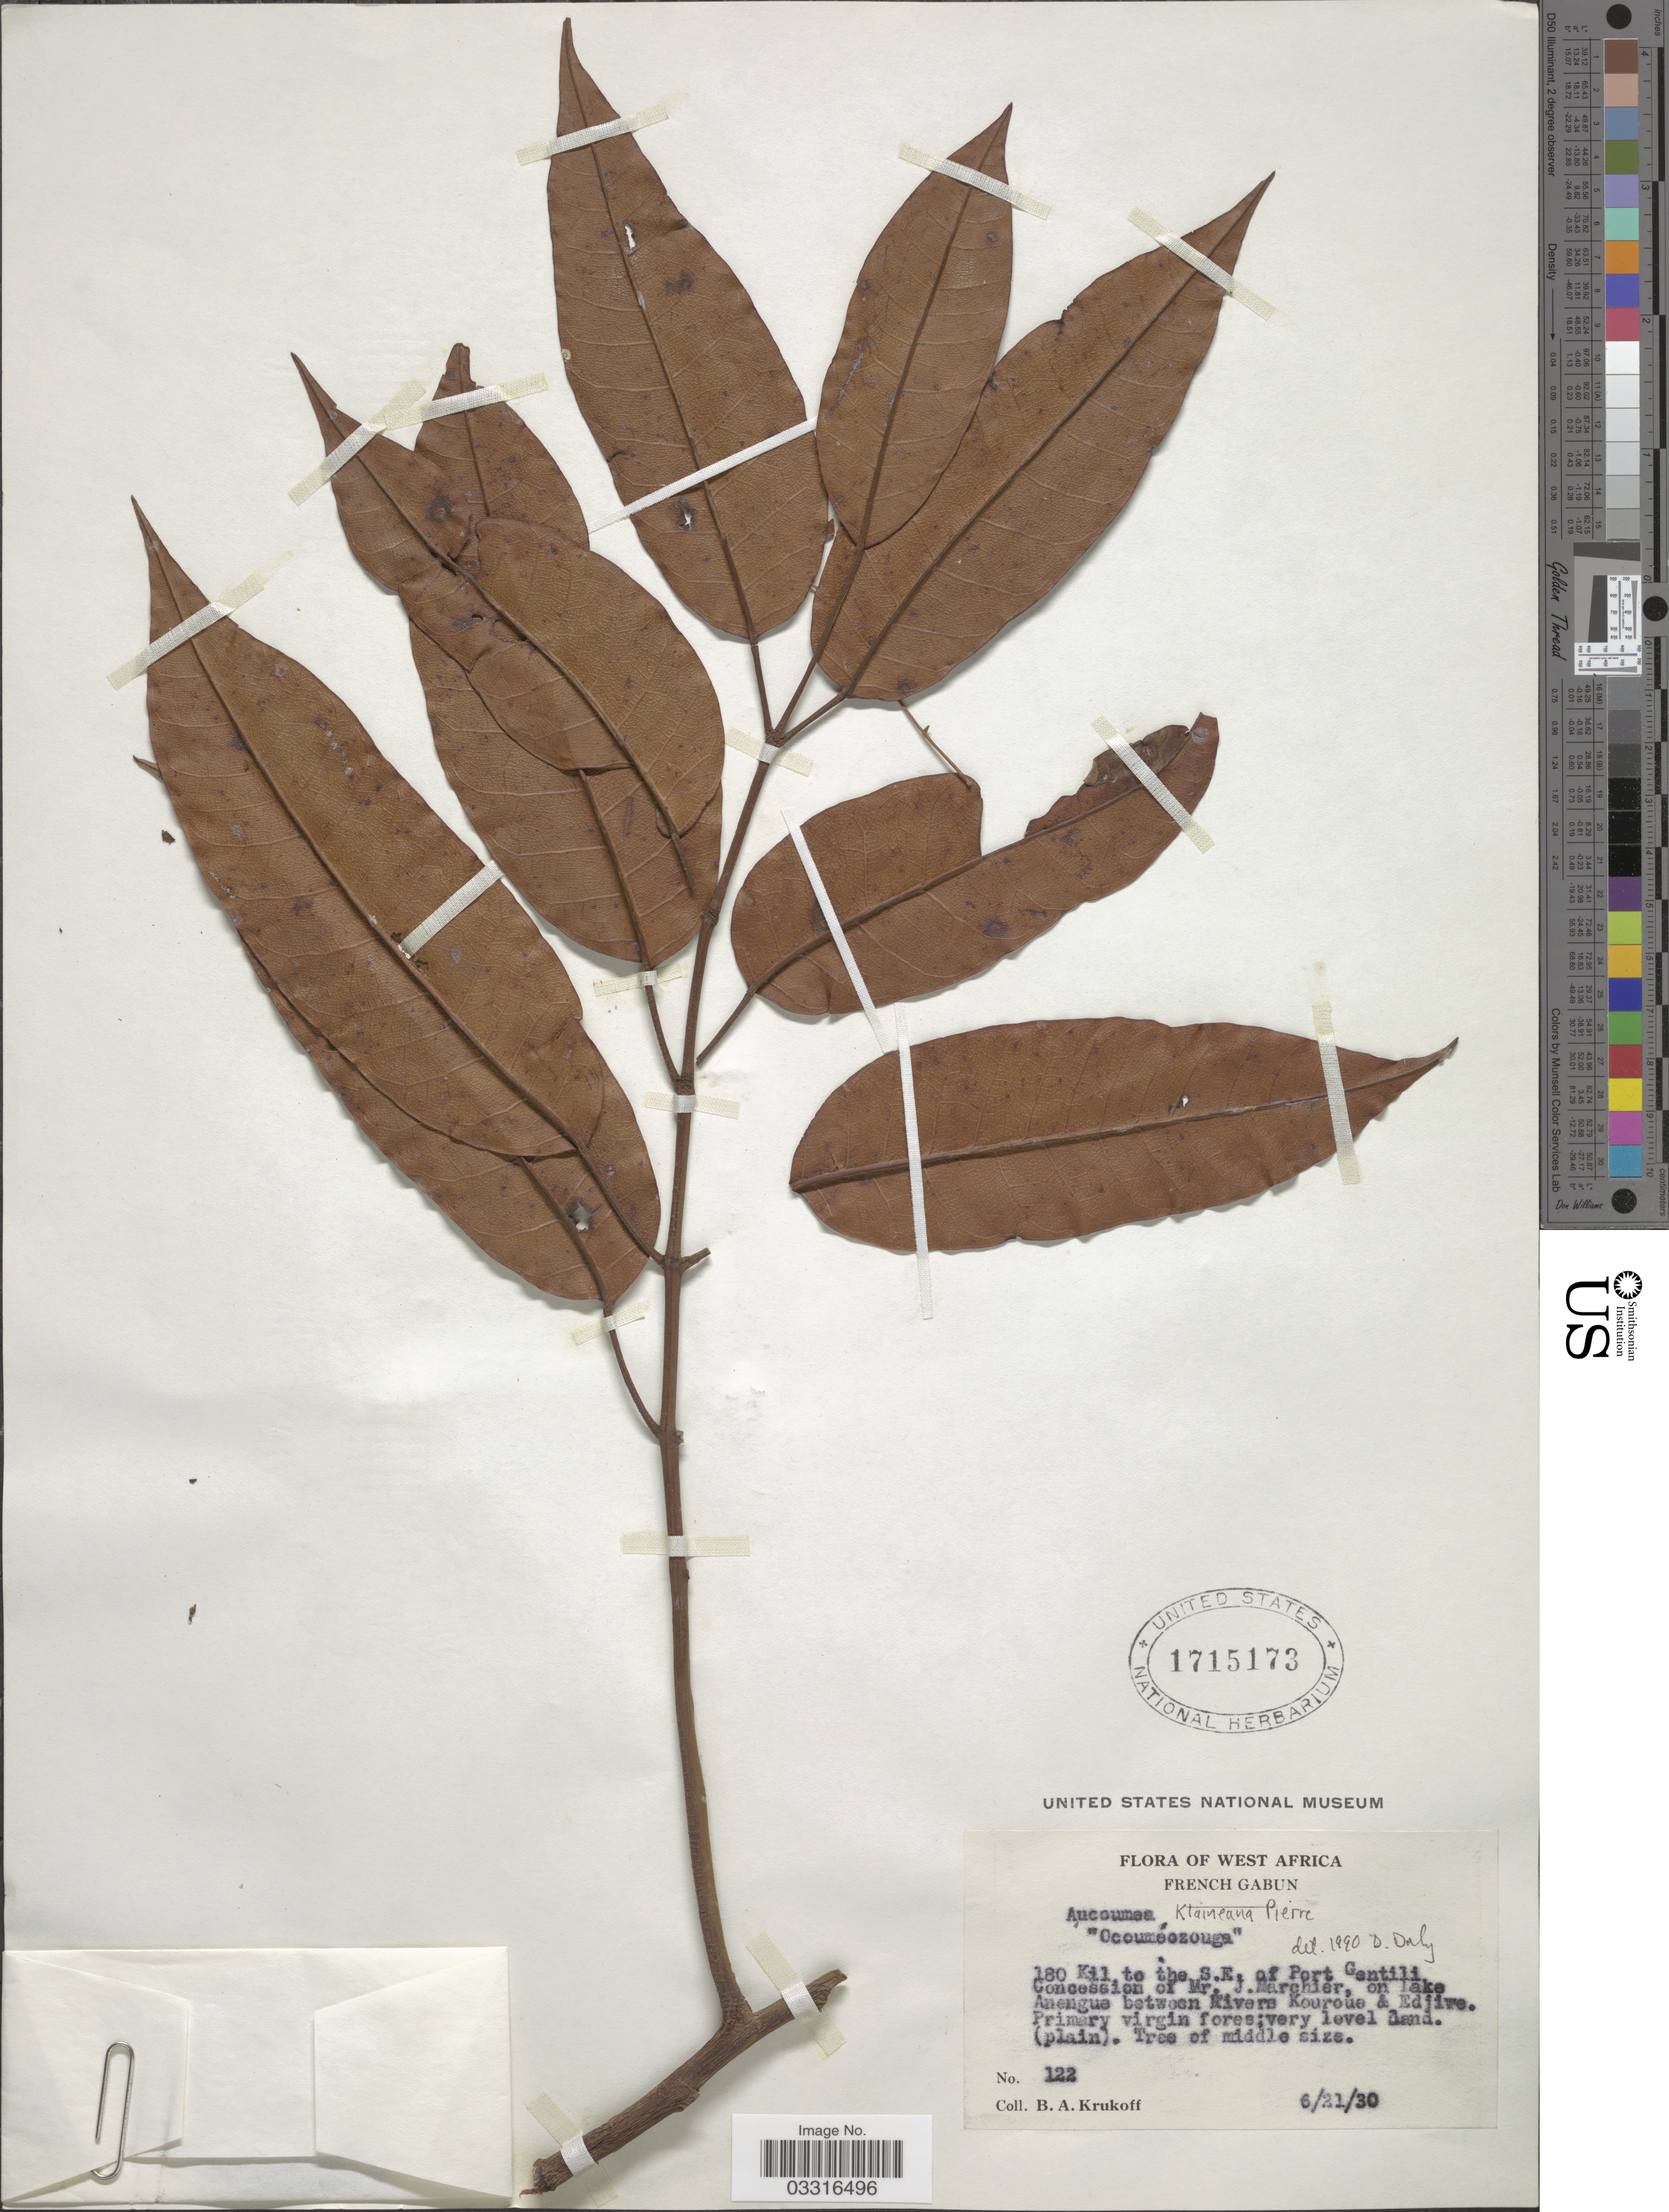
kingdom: Plantae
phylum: Tracheophyta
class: Magnoliopsida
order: Sapindales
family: Burseraceae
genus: Aucoumea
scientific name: Aucoumea klaineana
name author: Pierre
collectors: B. A. Krukoff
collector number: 122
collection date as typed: Transcribed d/m/y: 21/6/30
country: Gabon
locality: West Africa. French Gabun. 180 Kil to the S. E. of Port Gentili Concession of Mr. J. Marchier, on Lake Anengue between Rivers Kouroue & Edjiwe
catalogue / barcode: US 1715173